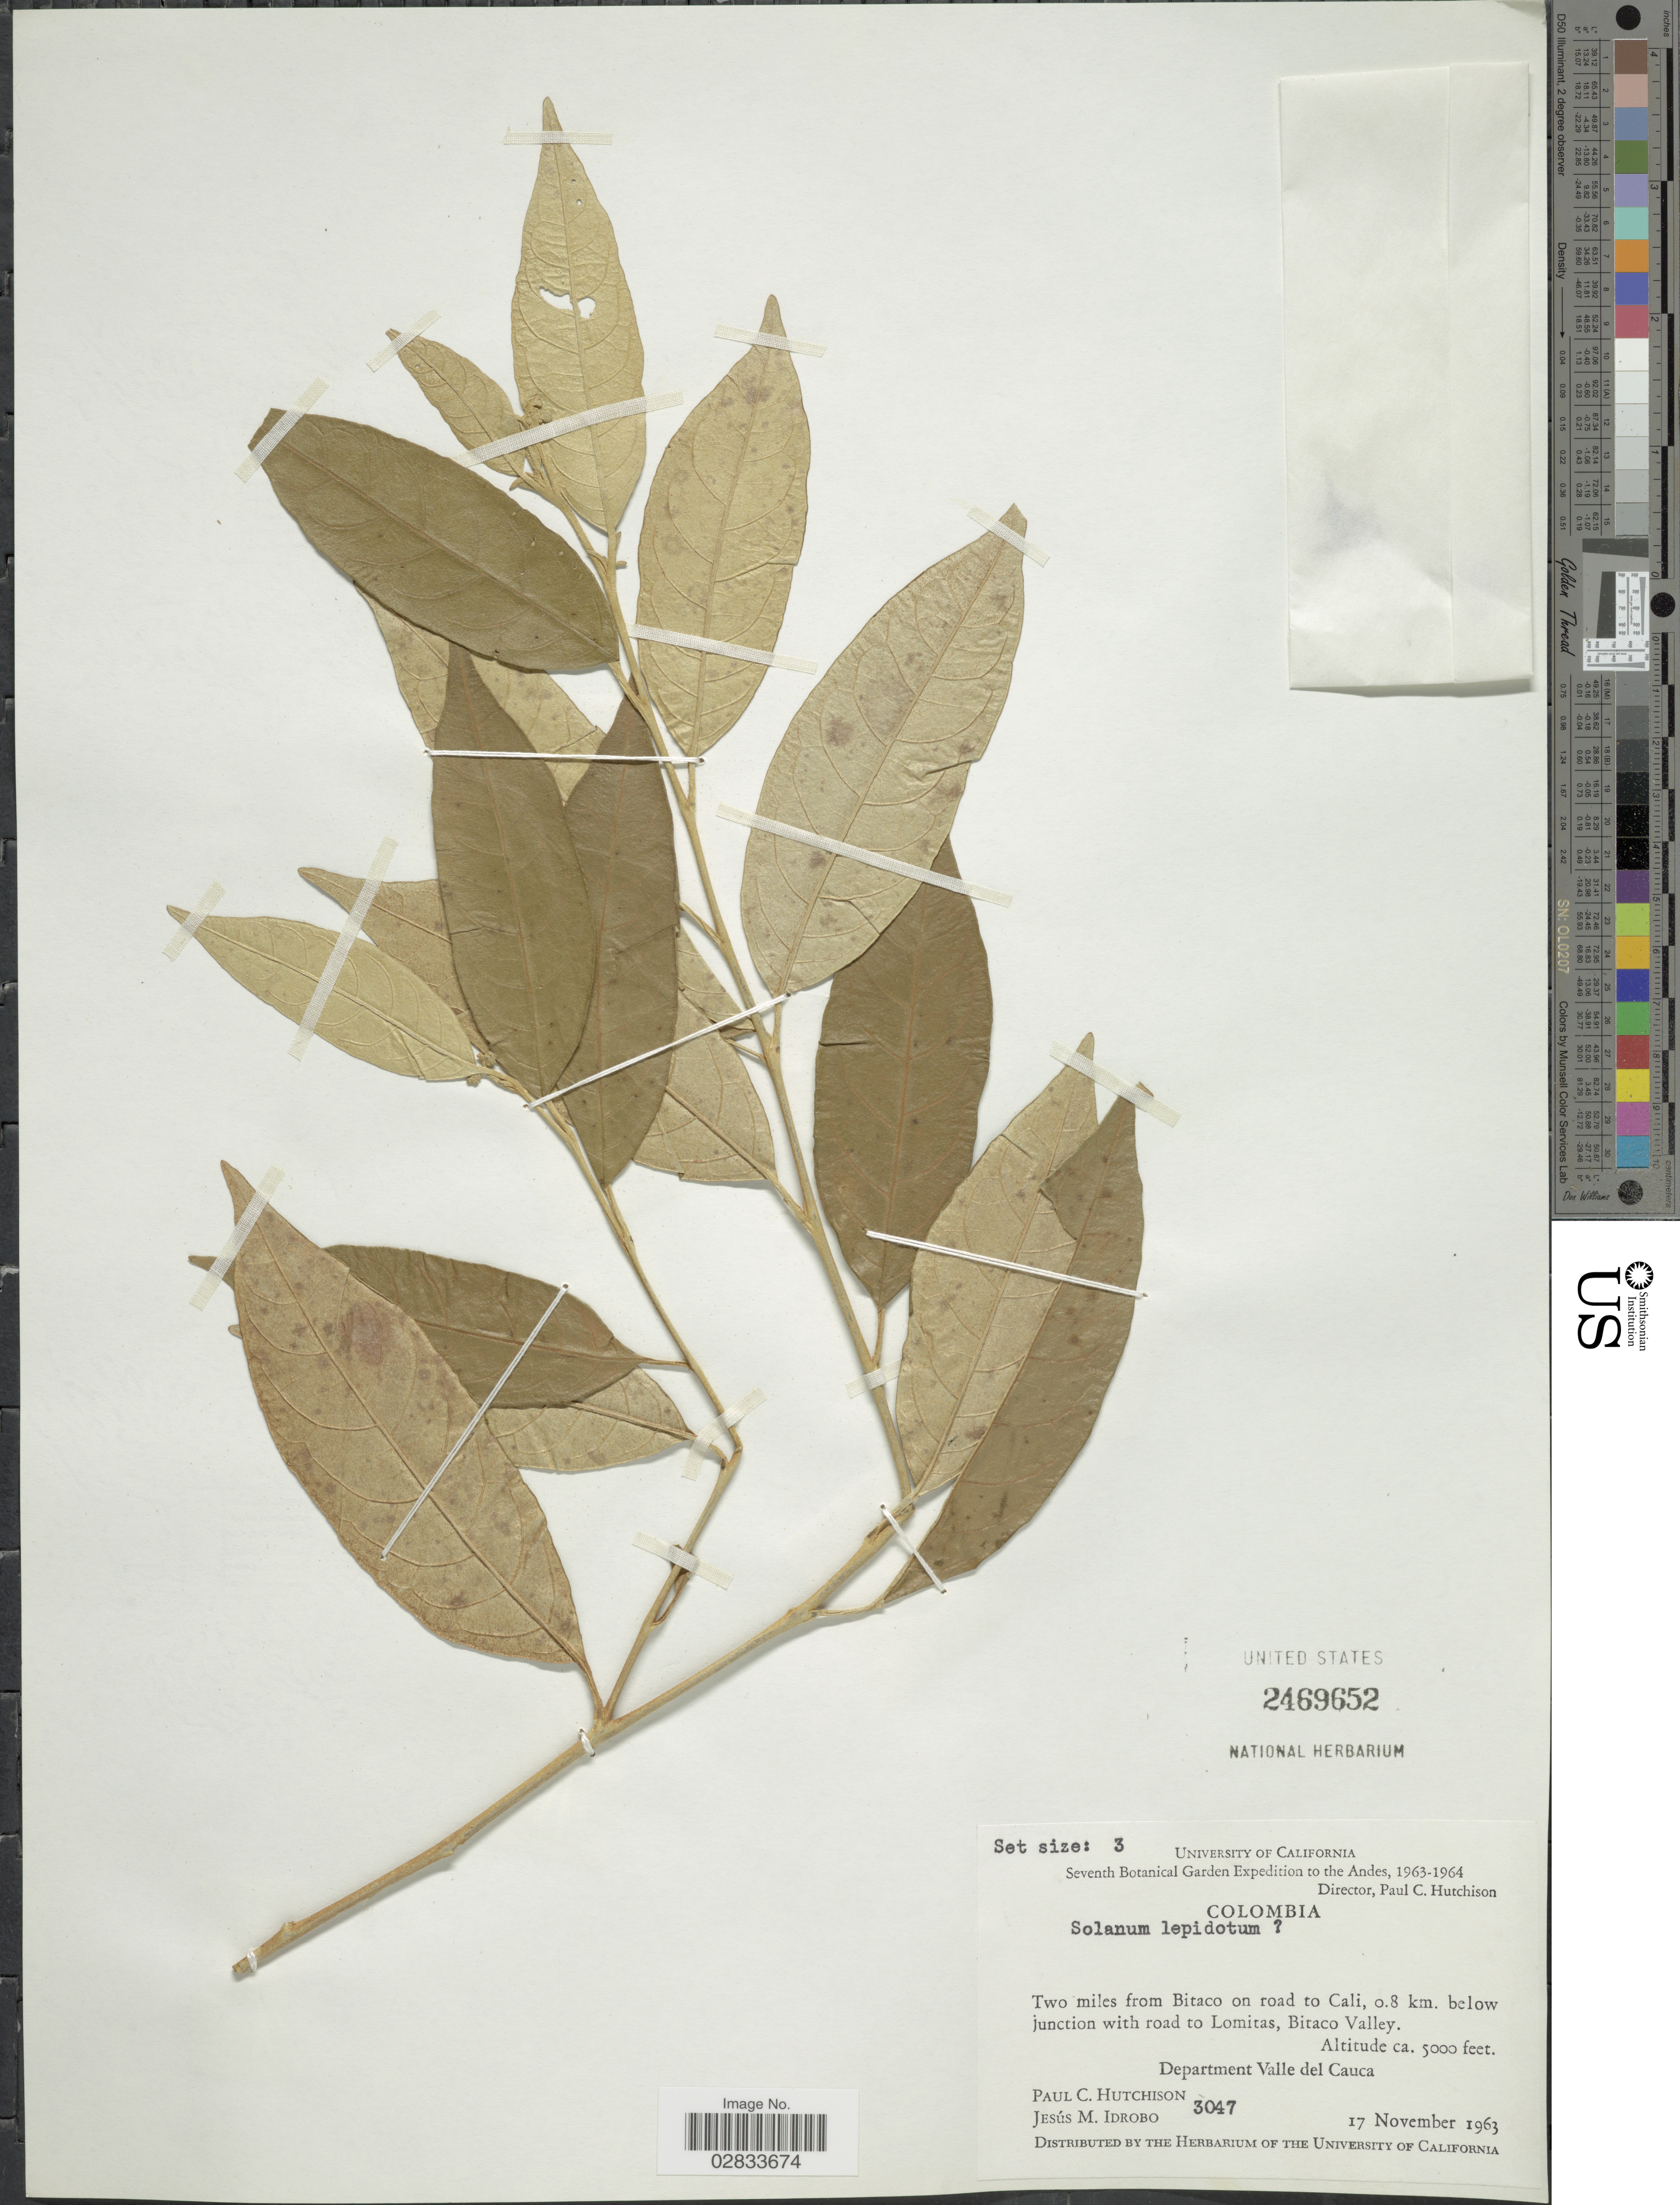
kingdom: Plantae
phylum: Tracheophyta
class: Magnoliopsida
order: Solanales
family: Solanaceae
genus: Solanum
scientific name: Solanum lepidotum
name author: Humb. & Bonpl. ex Dunal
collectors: P. C. Hutchison & J. M. Idrobo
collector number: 3047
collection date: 1963-11-17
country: Colombia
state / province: Valle del Cauca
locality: The Andes, Two miles from Bitaco on road to Cali, 0.8 km. below junction with road to Lomitas, Bitaco Valley, Department Valle del Cauca.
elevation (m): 1524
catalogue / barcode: US 2469652